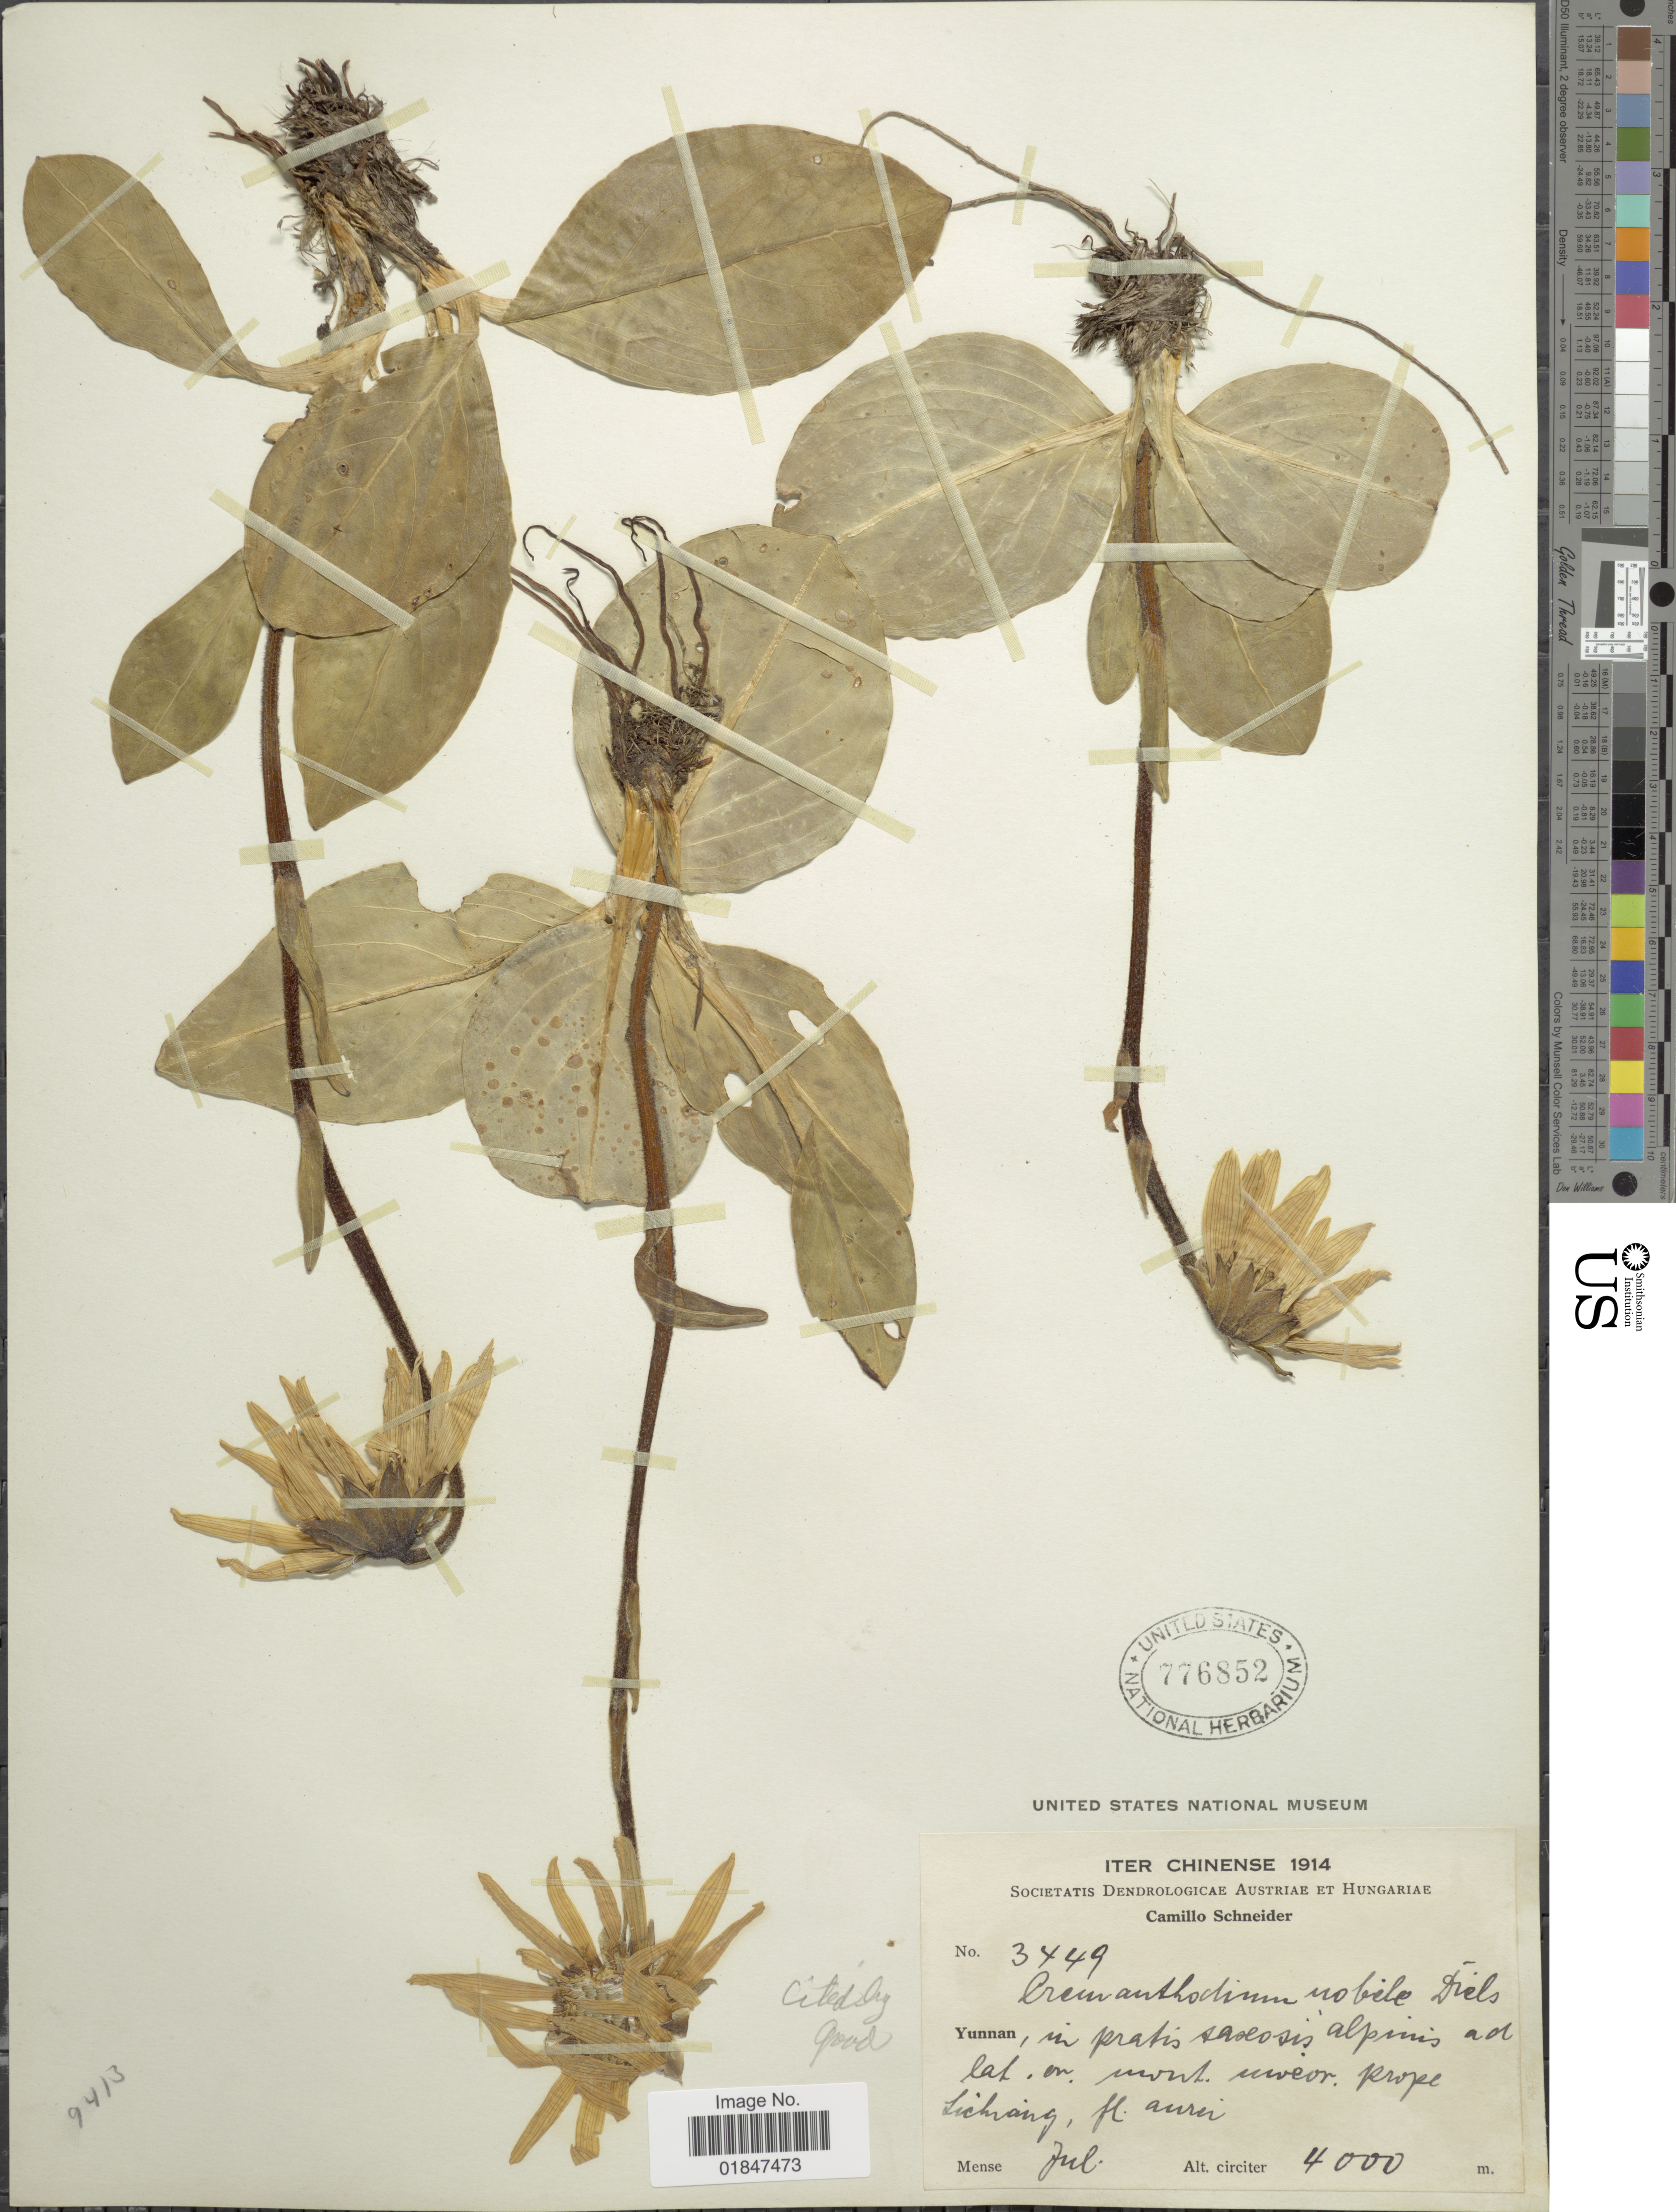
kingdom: Plantae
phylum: Tracheophyta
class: Magnoliopsida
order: Asterales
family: Asteraceae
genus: Cremanthodium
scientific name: Cremanthodium nobile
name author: (Franch.) Diels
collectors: C. K. Schneider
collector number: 3449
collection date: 1914-07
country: China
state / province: Yunnan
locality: Porpe Lichiang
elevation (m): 4000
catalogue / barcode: US 776852